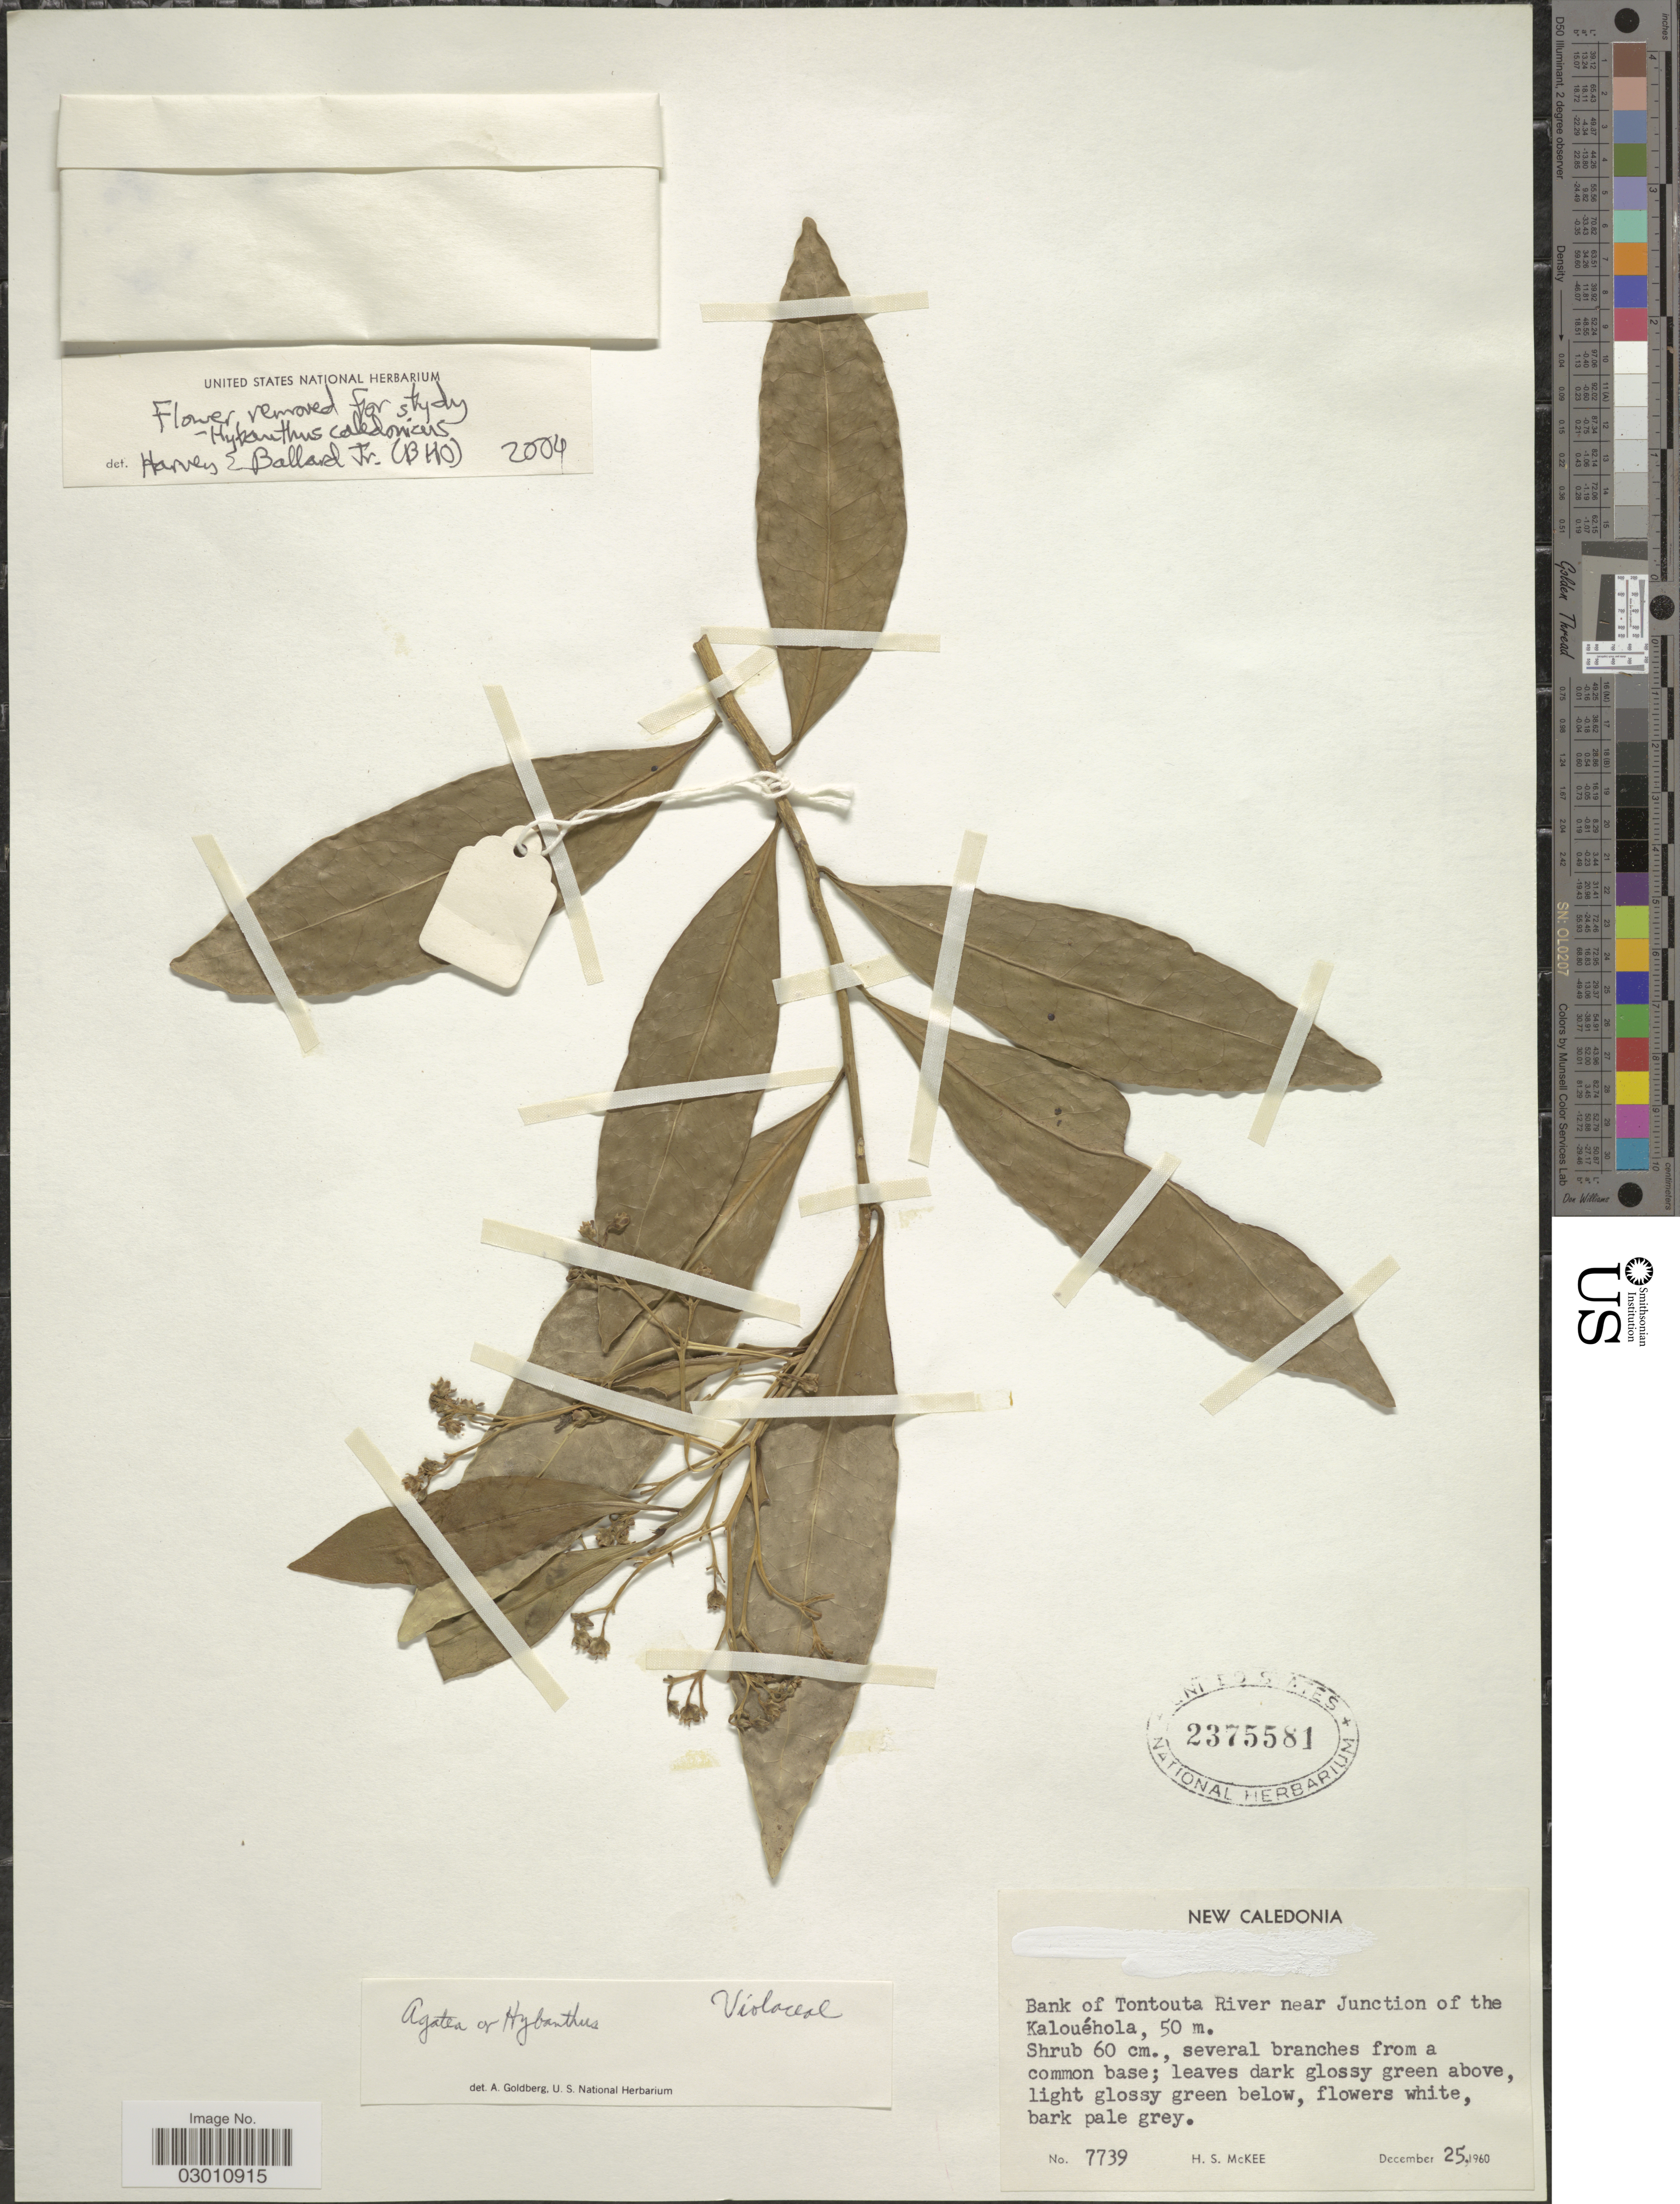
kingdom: Plantae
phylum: Tracheophyta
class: Magnoliopsida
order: Malpighiales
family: Violaceae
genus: Hybanthus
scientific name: Hybanthus sp.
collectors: H. S. McKee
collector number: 7739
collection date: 1960-12-25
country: New Caledonia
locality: Bank of Tontouta River near Junction of the Kalouéhola.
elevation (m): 50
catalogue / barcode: US 2375581